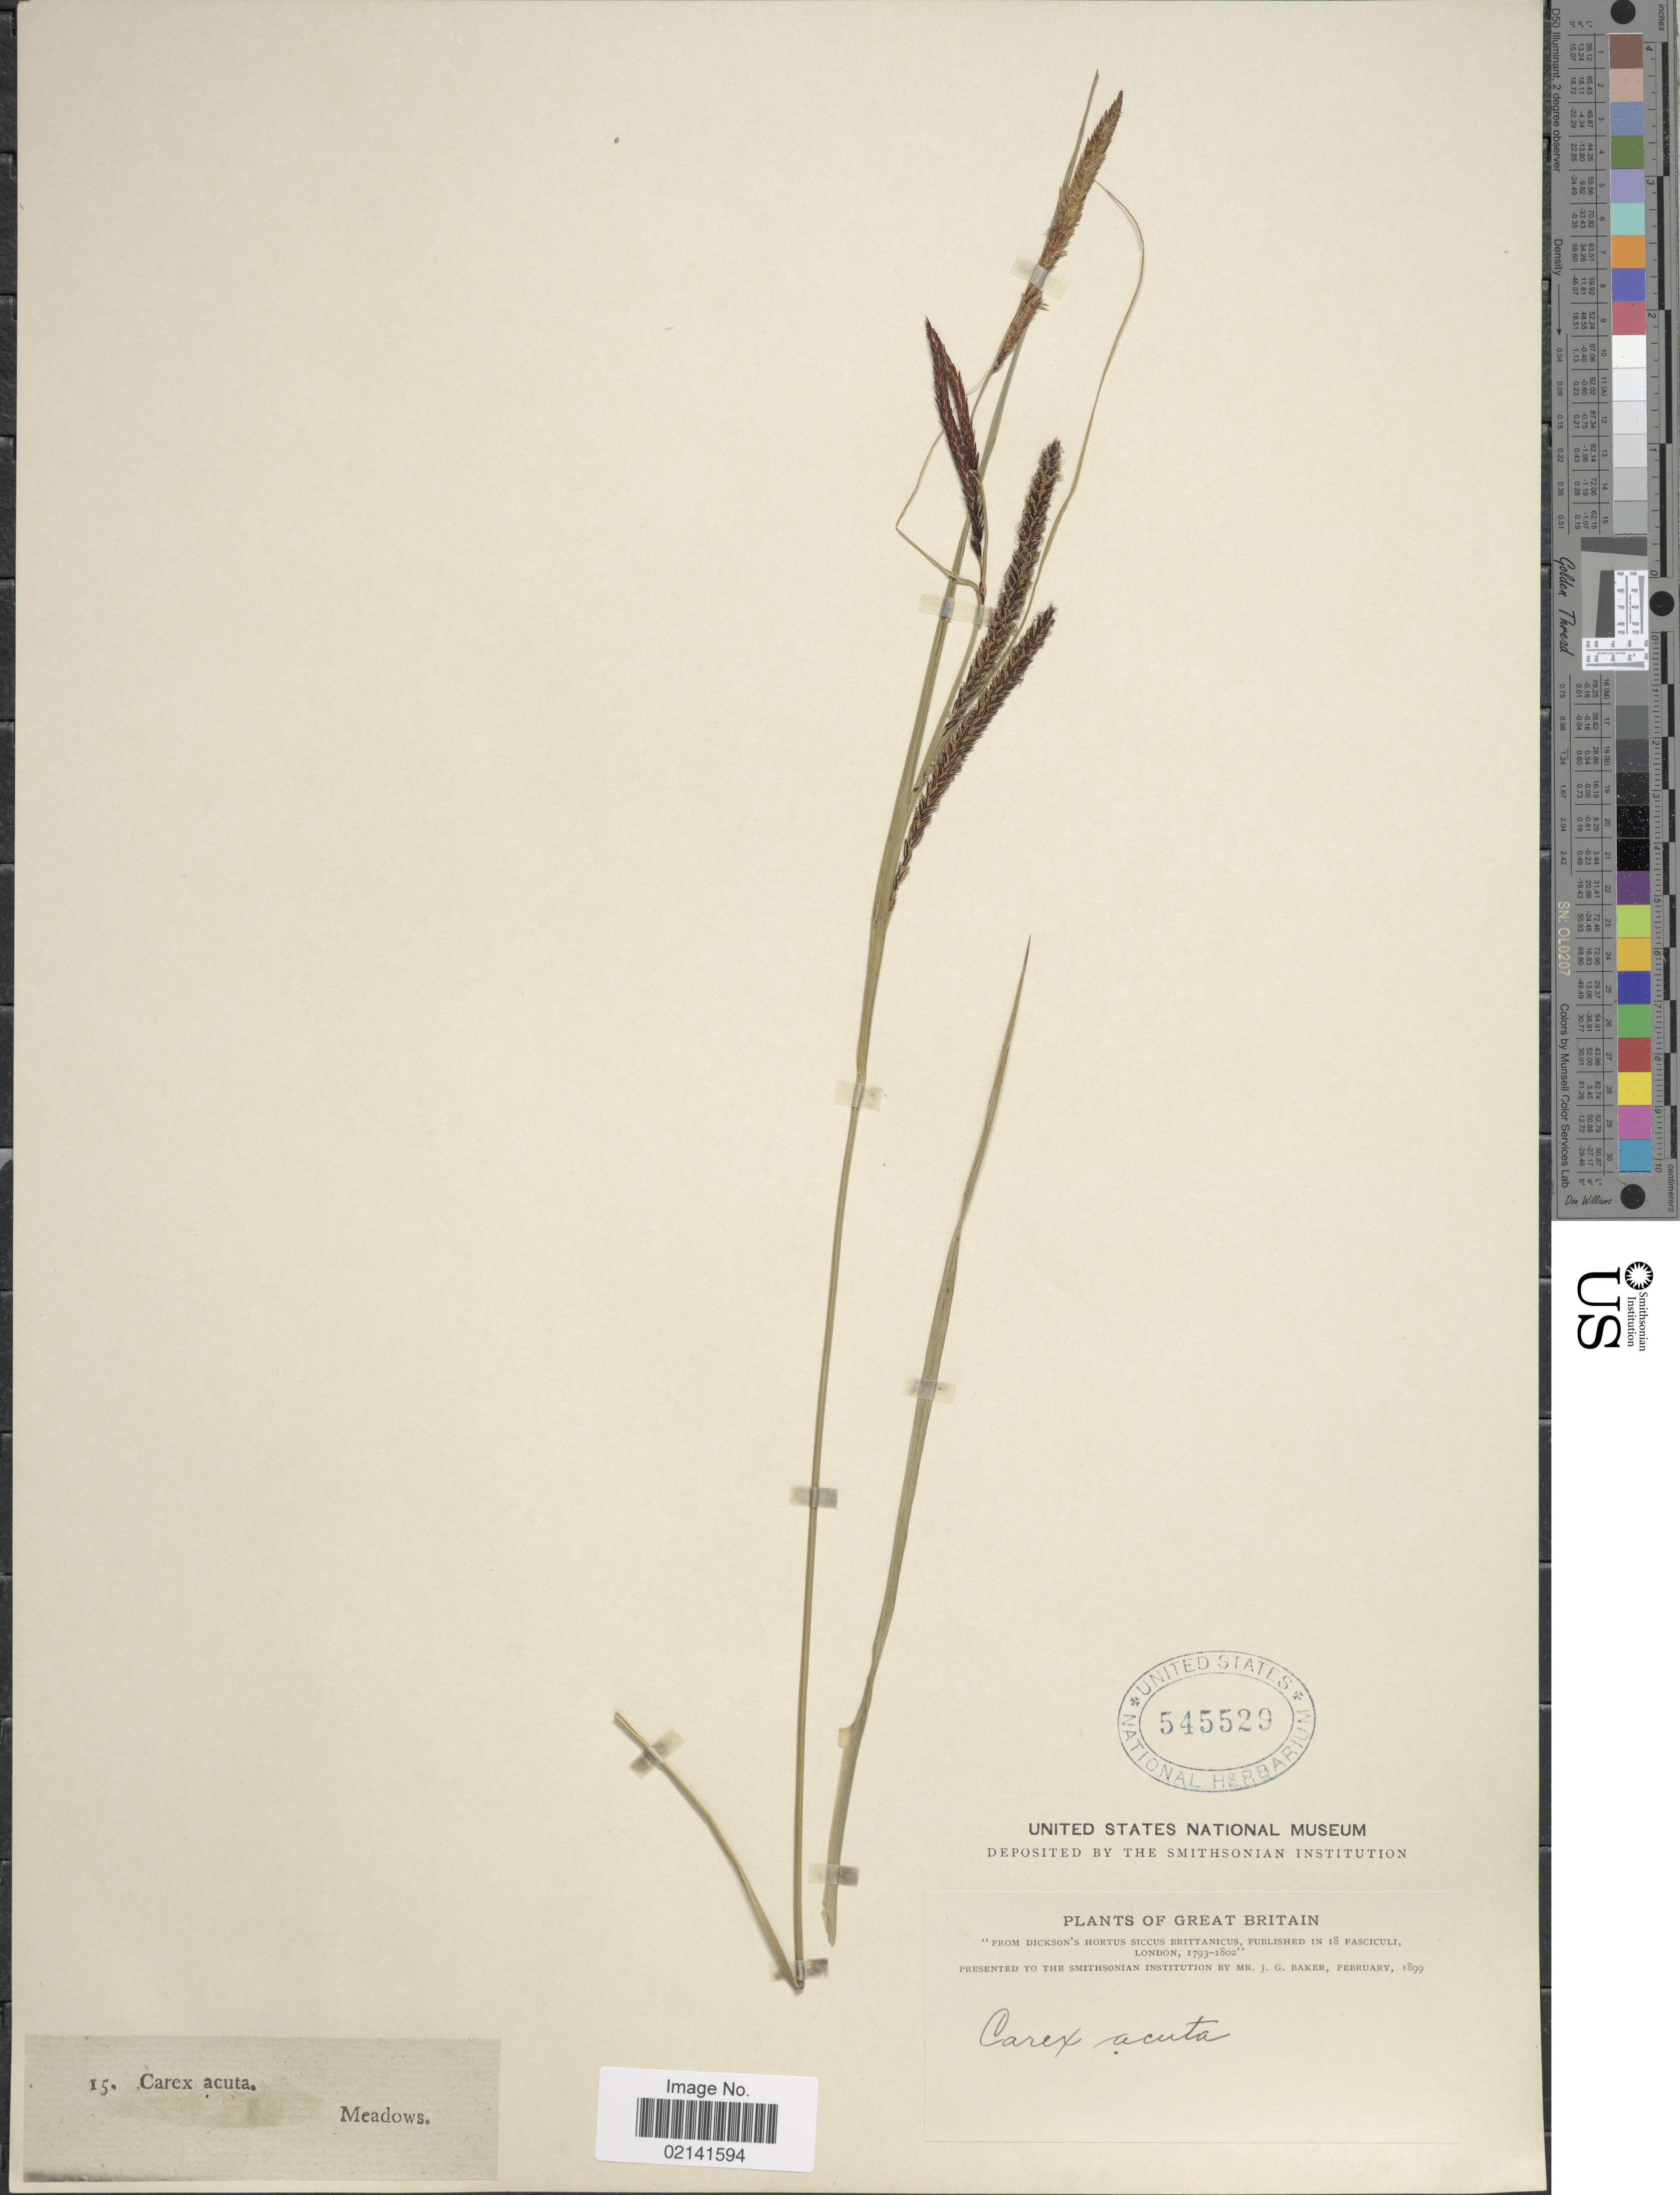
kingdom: Plantae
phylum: Tracheophyta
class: Liliopsida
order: Poales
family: Cyperaceae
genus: Carex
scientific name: Carex acuta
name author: L.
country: United Kingdom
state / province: England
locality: Great Britain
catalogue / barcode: US 545529